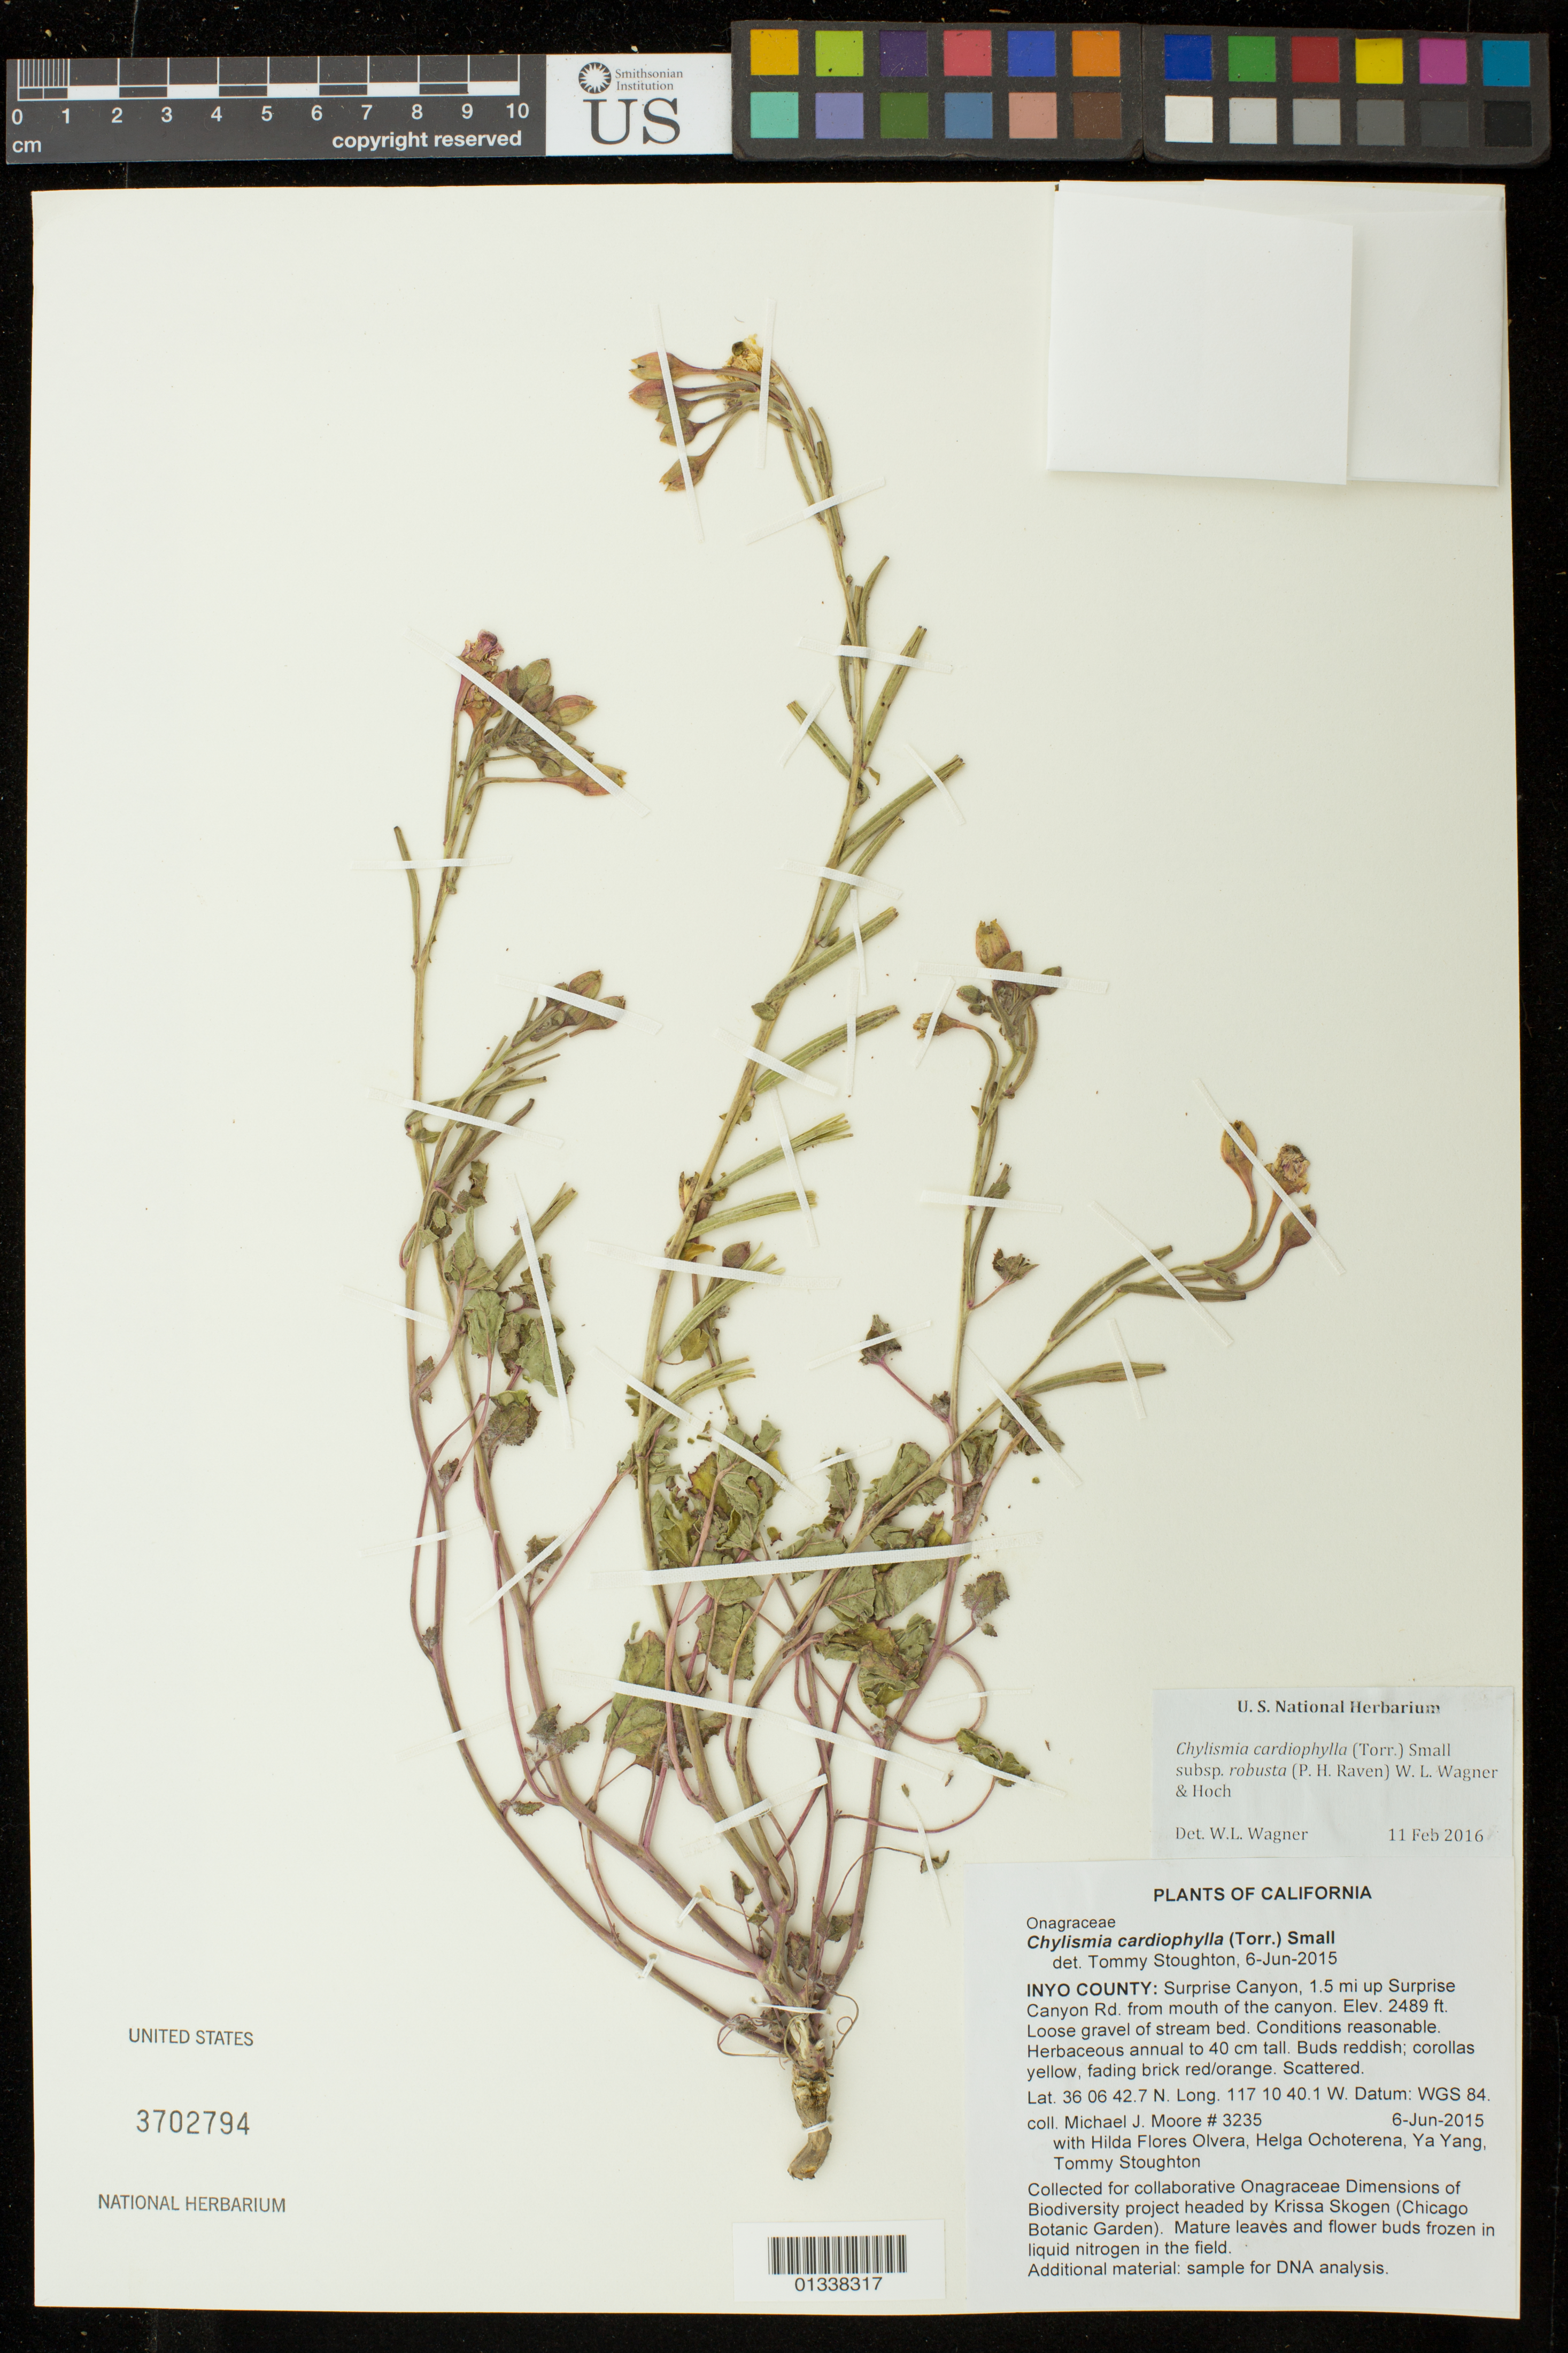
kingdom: Plantae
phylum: Tracheophyta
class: Magnoliopsida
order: Myrtales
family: Onagraceae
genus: Chylismia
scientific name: Chylismia cardiophylla subsp. robusta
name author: (P.H. Raven) W.L. Wagner & Hoch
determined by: Wagner, W. L., (BOT), Smithsonian Institution - National Museum of Natural History (UNITED STATES)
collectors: M. J. Moore, H. Flores Olvera, H. Ochoterena-B., Y. Yang & T. Stoughton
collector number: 3235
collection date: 2015-06-06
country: United States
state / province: California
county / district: Inyo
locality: Surprise Canyon, 1.5 mi up Surprise Canyon Rd. from mouth of the canyon.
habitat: Loose gravel of stream bed. Conditions reasonable.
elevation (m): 759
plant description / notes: Collected for collaborative Onagraceae Dimensions of Biodiversity project headed by Krissa Skogen (Chicago Botanic Garden). Mature leaves and flower buds frozen in liquid nitrogen in the field.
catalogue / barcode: US 3702794